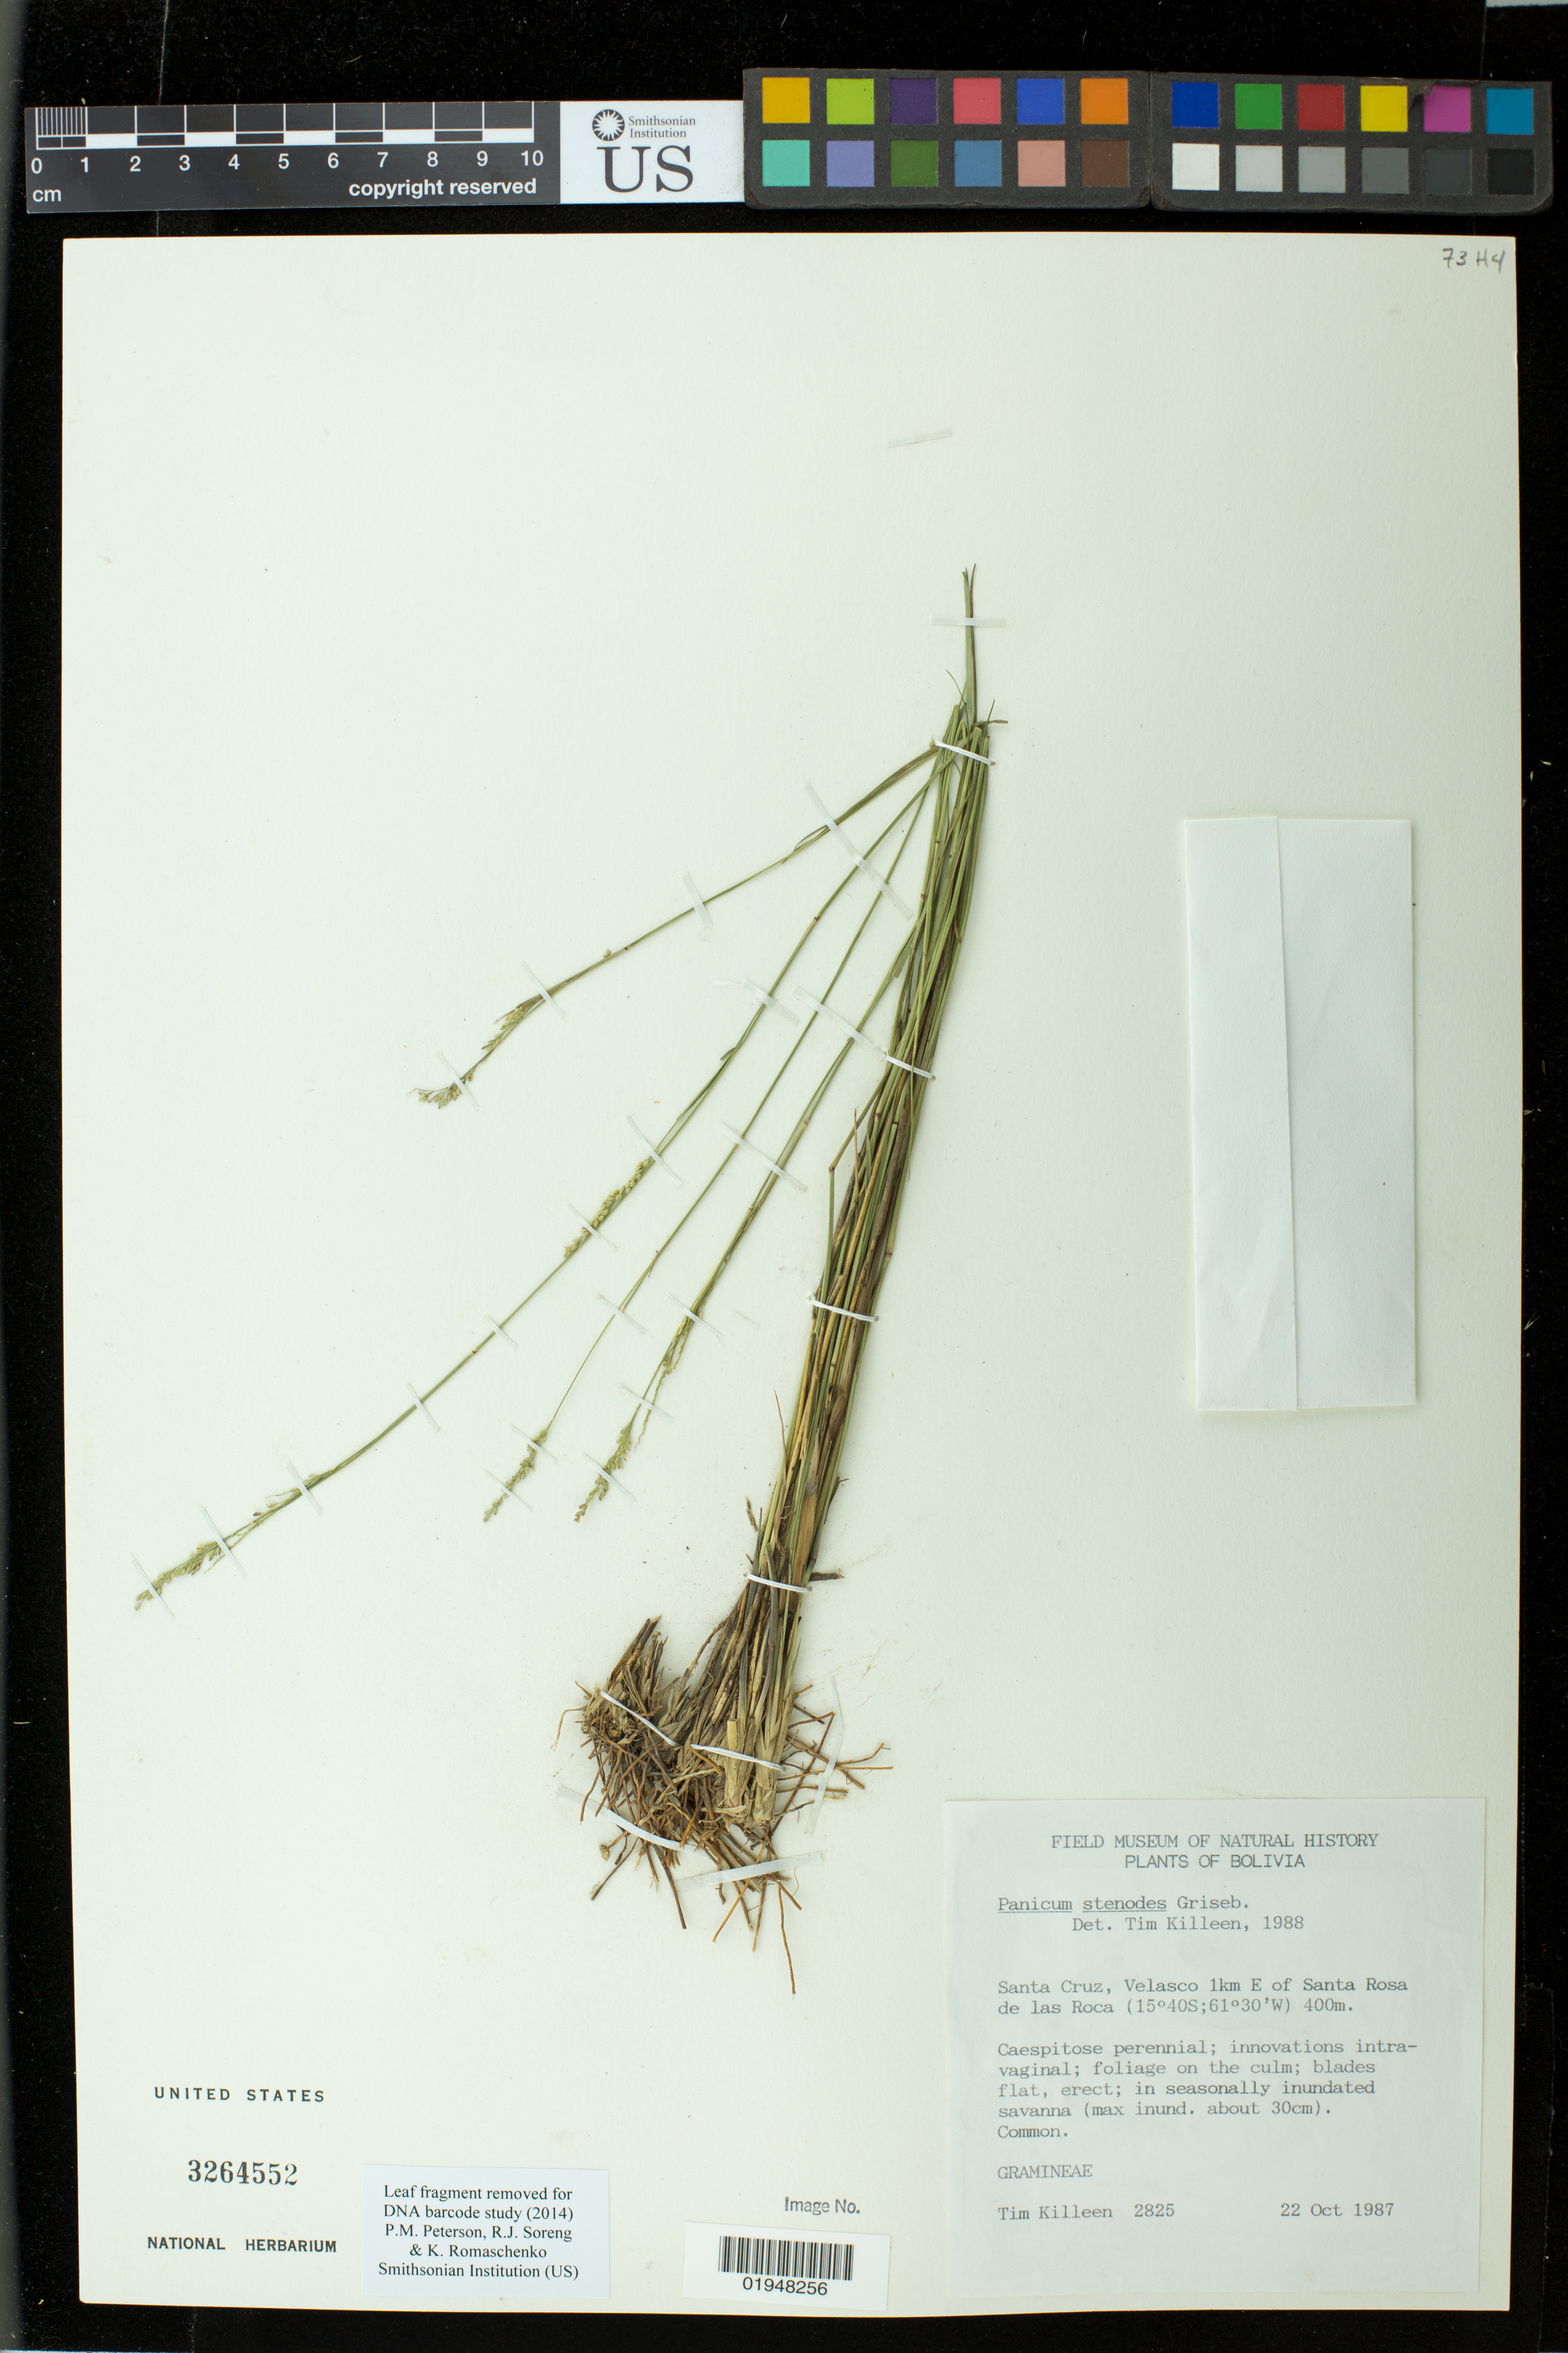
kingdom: Plantae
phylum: Tracheophyta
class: Liliopsida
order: Poales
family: Poaceae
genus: Panicum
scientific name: Panicum stenodes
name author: Griseb.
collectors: T. Killeen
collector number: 2825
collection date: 1987-10-22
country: Bolivia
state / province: Santa Cruz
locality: Velasco 1 km E of Santa Rosa de las Roca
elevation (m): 400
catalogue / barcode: US 3264552